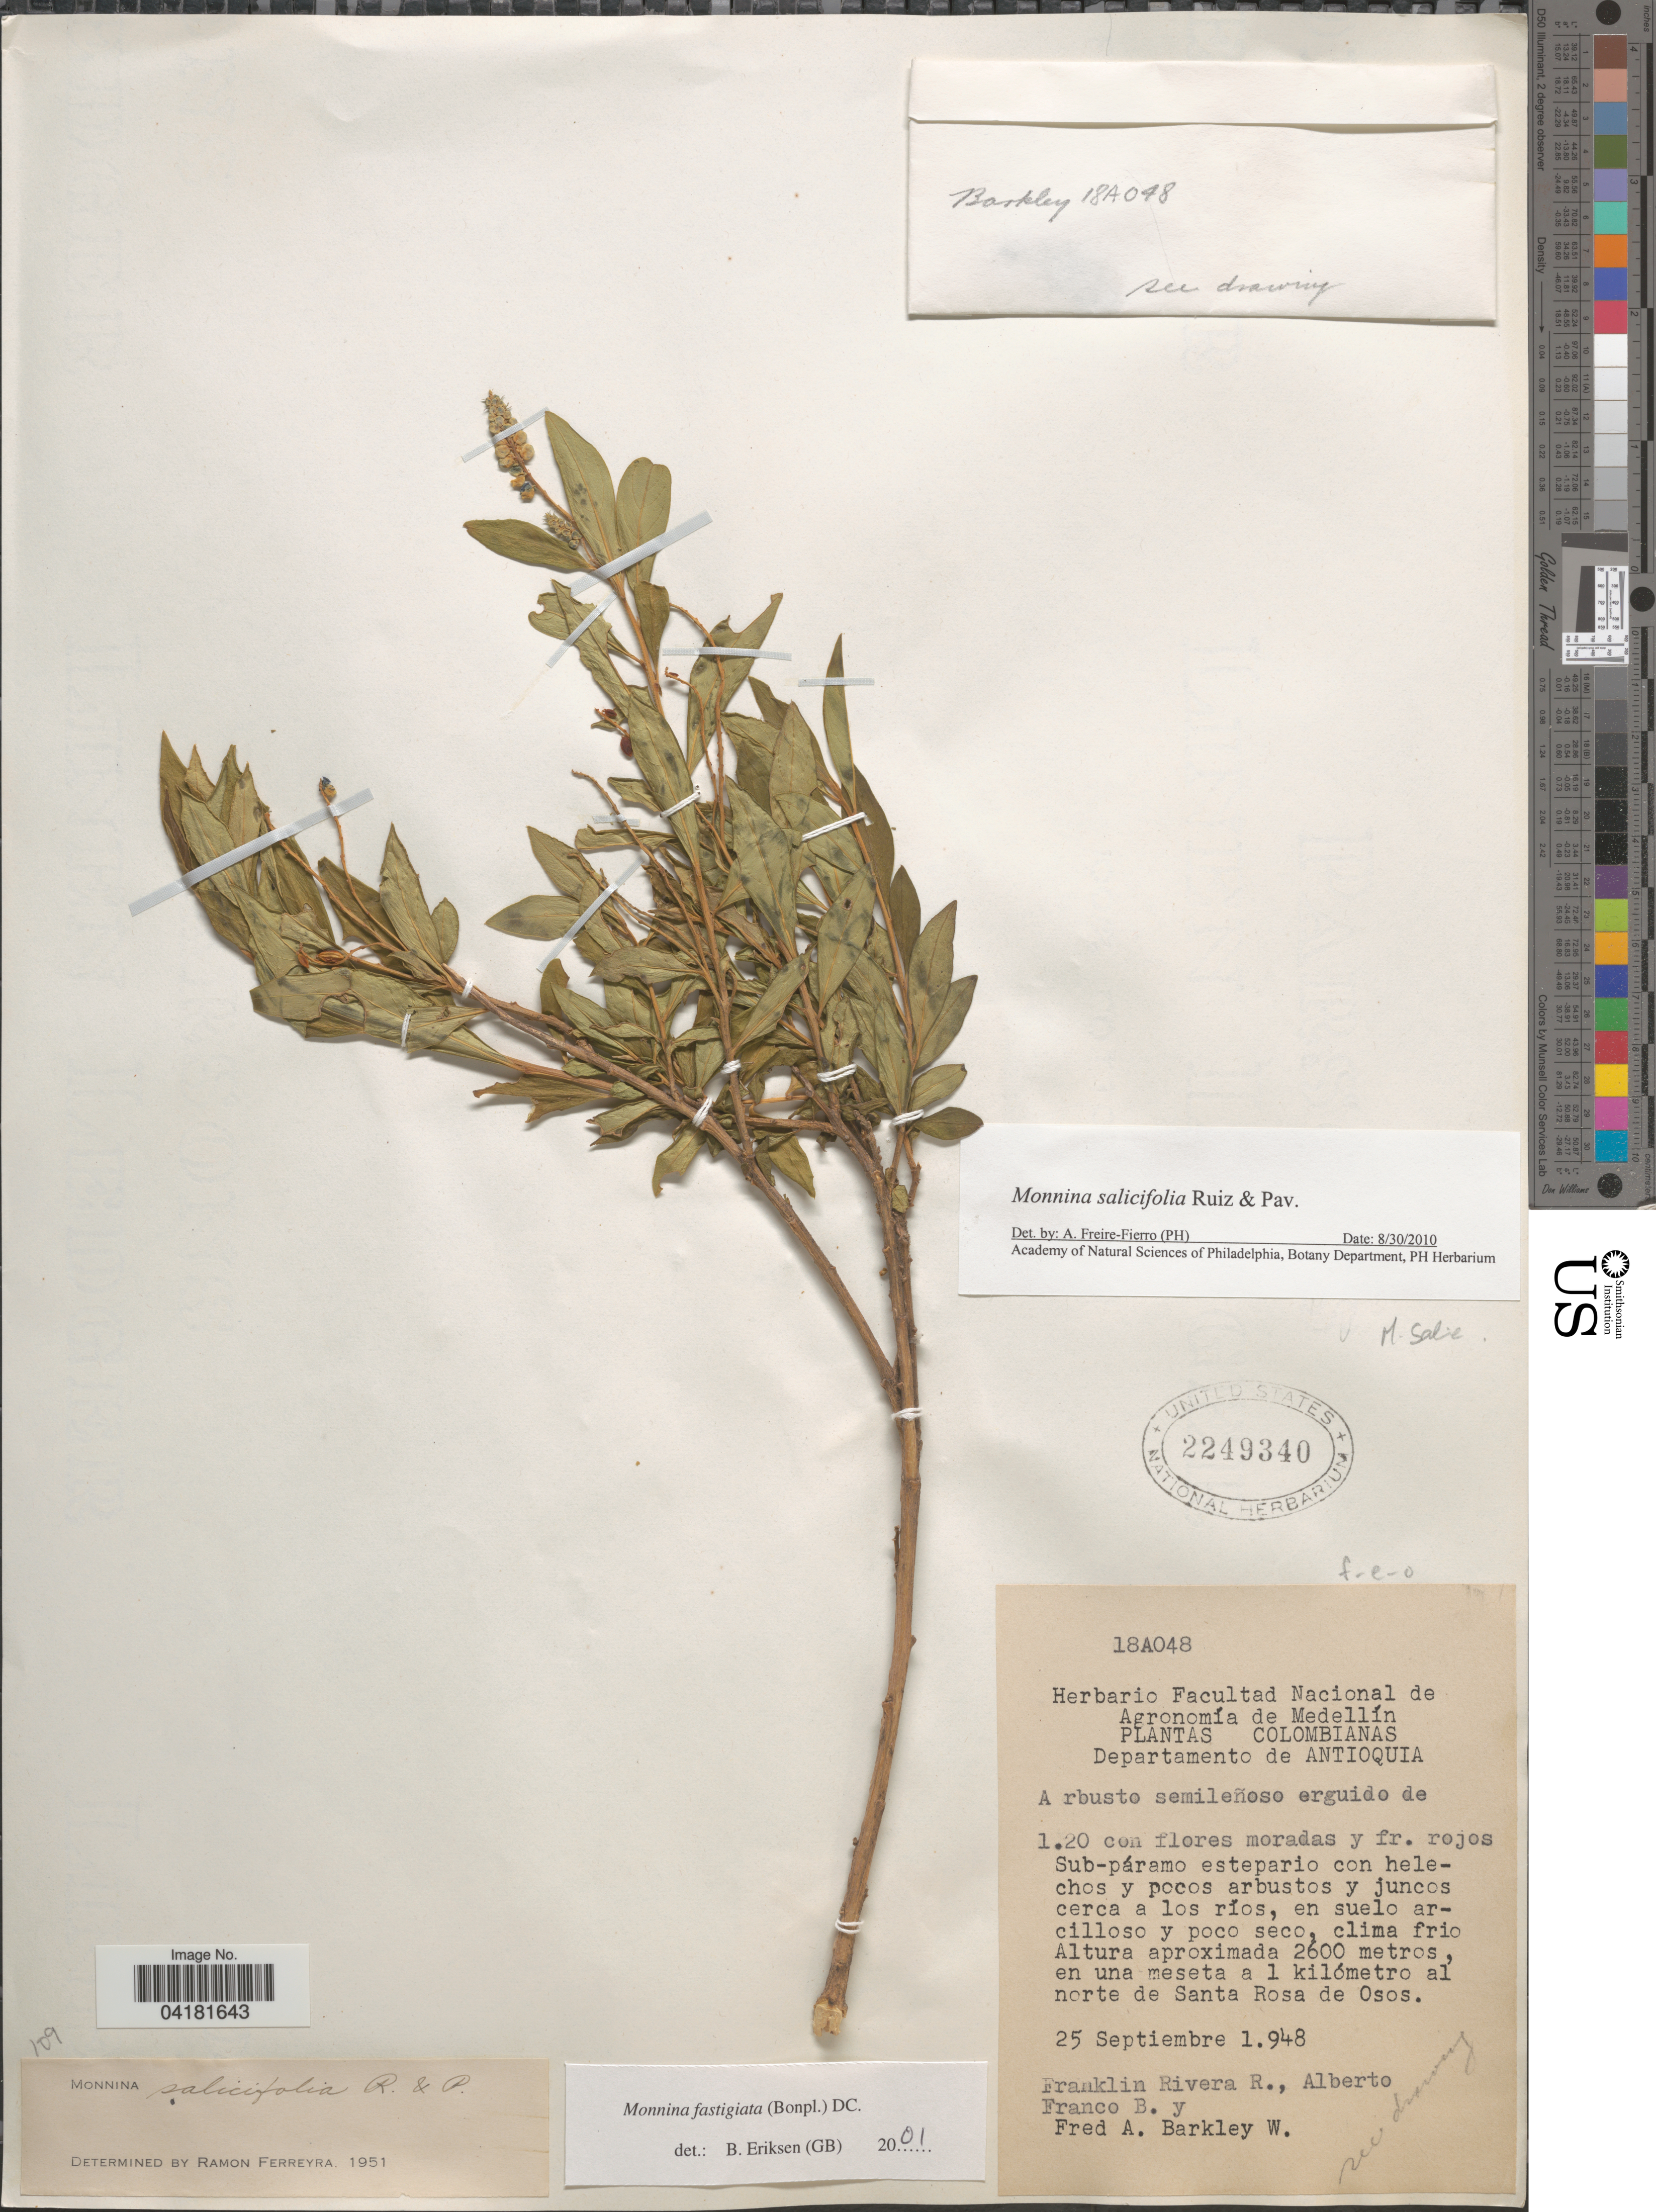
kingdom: Plantae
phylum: Tracheophyta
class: Magnoliopsida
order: Fabales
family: Polygalaceae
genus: Monnina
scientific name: Monnina salicifolia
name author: Ruiz & Pav.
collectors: F. Rivera R., A. Franco B. & F. Barkley W.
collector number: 18A048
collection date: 1948-09-25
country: Colombia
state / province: Antioquia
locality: Departamento de Antioquia. En una meseta a 1 kilómetro al norte de Santa Rosa de Osos.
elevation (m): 2600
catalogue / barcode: US 2249340